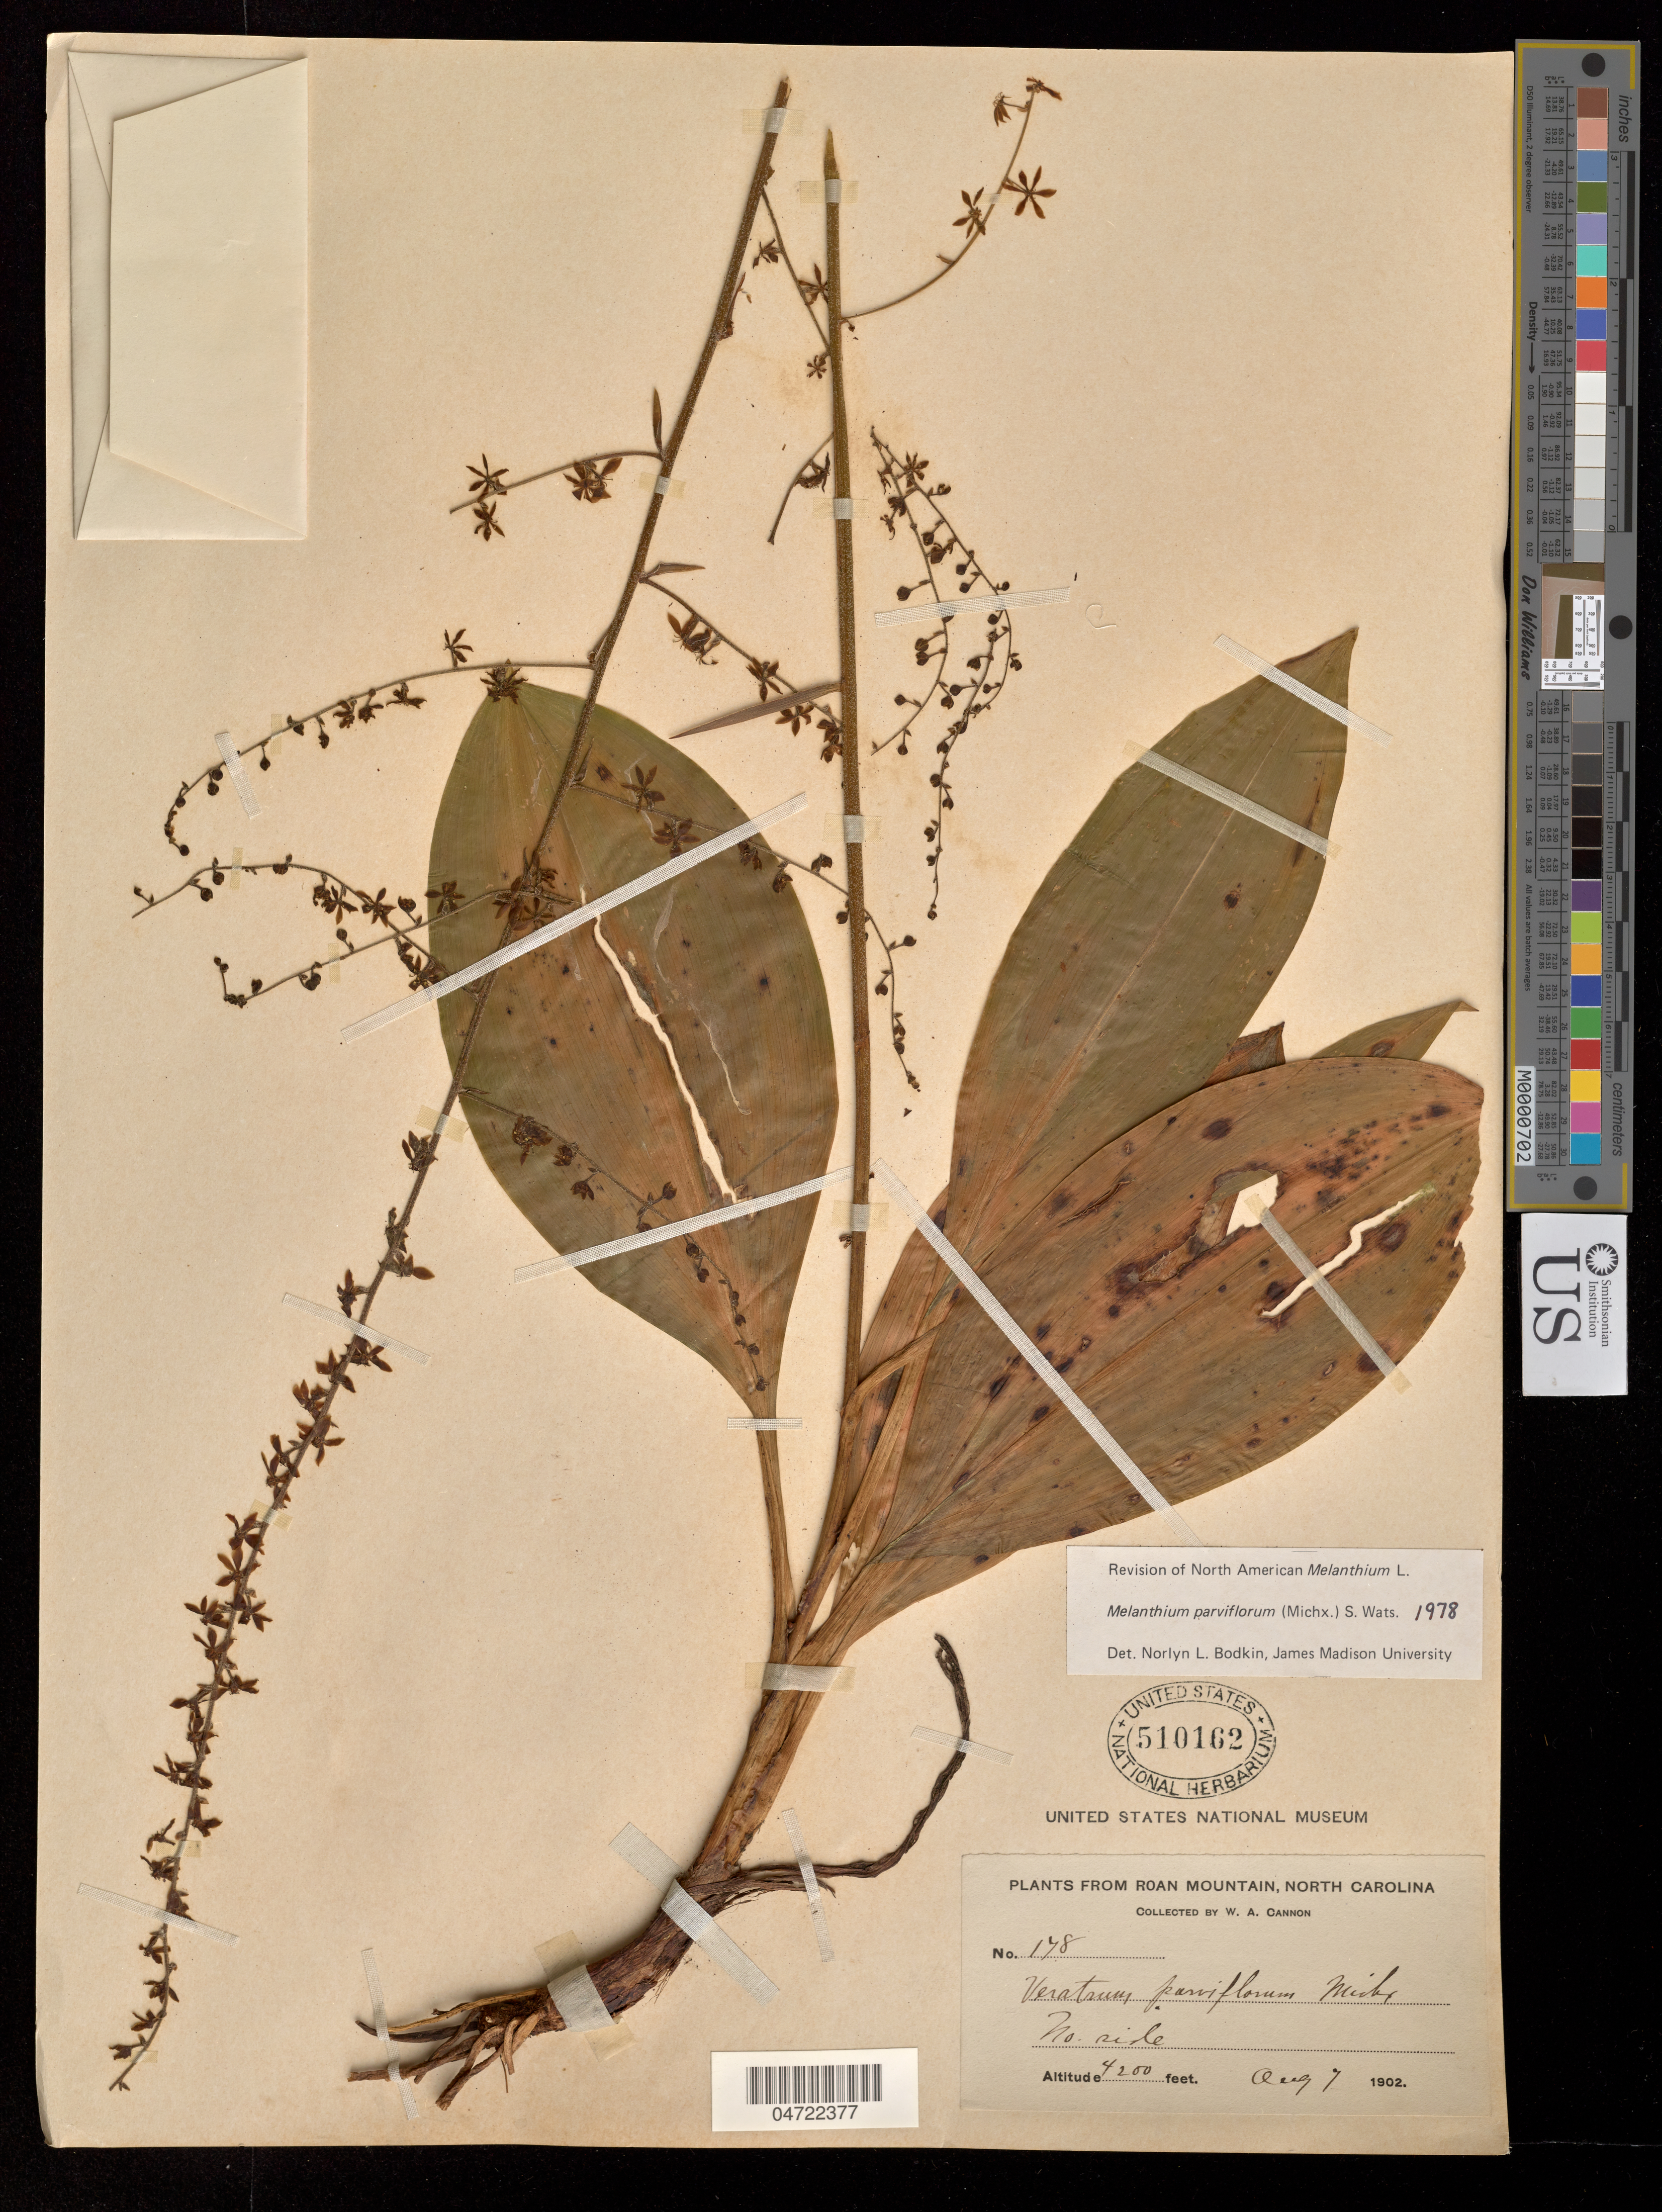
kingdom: Plantae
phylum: Tracheophyta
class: Liliopsida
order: Liliales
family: Melanthiaceae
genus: Melanthium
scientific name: Melanthium parviflorum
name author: (Michx.) S. Watson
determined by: Bodkin, N. L.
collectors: W. Cannon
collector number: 178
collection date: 1902-08-07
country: United States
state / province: North Carolina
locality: Roan Mountain, N side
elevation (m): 1280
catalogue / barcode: US 510162